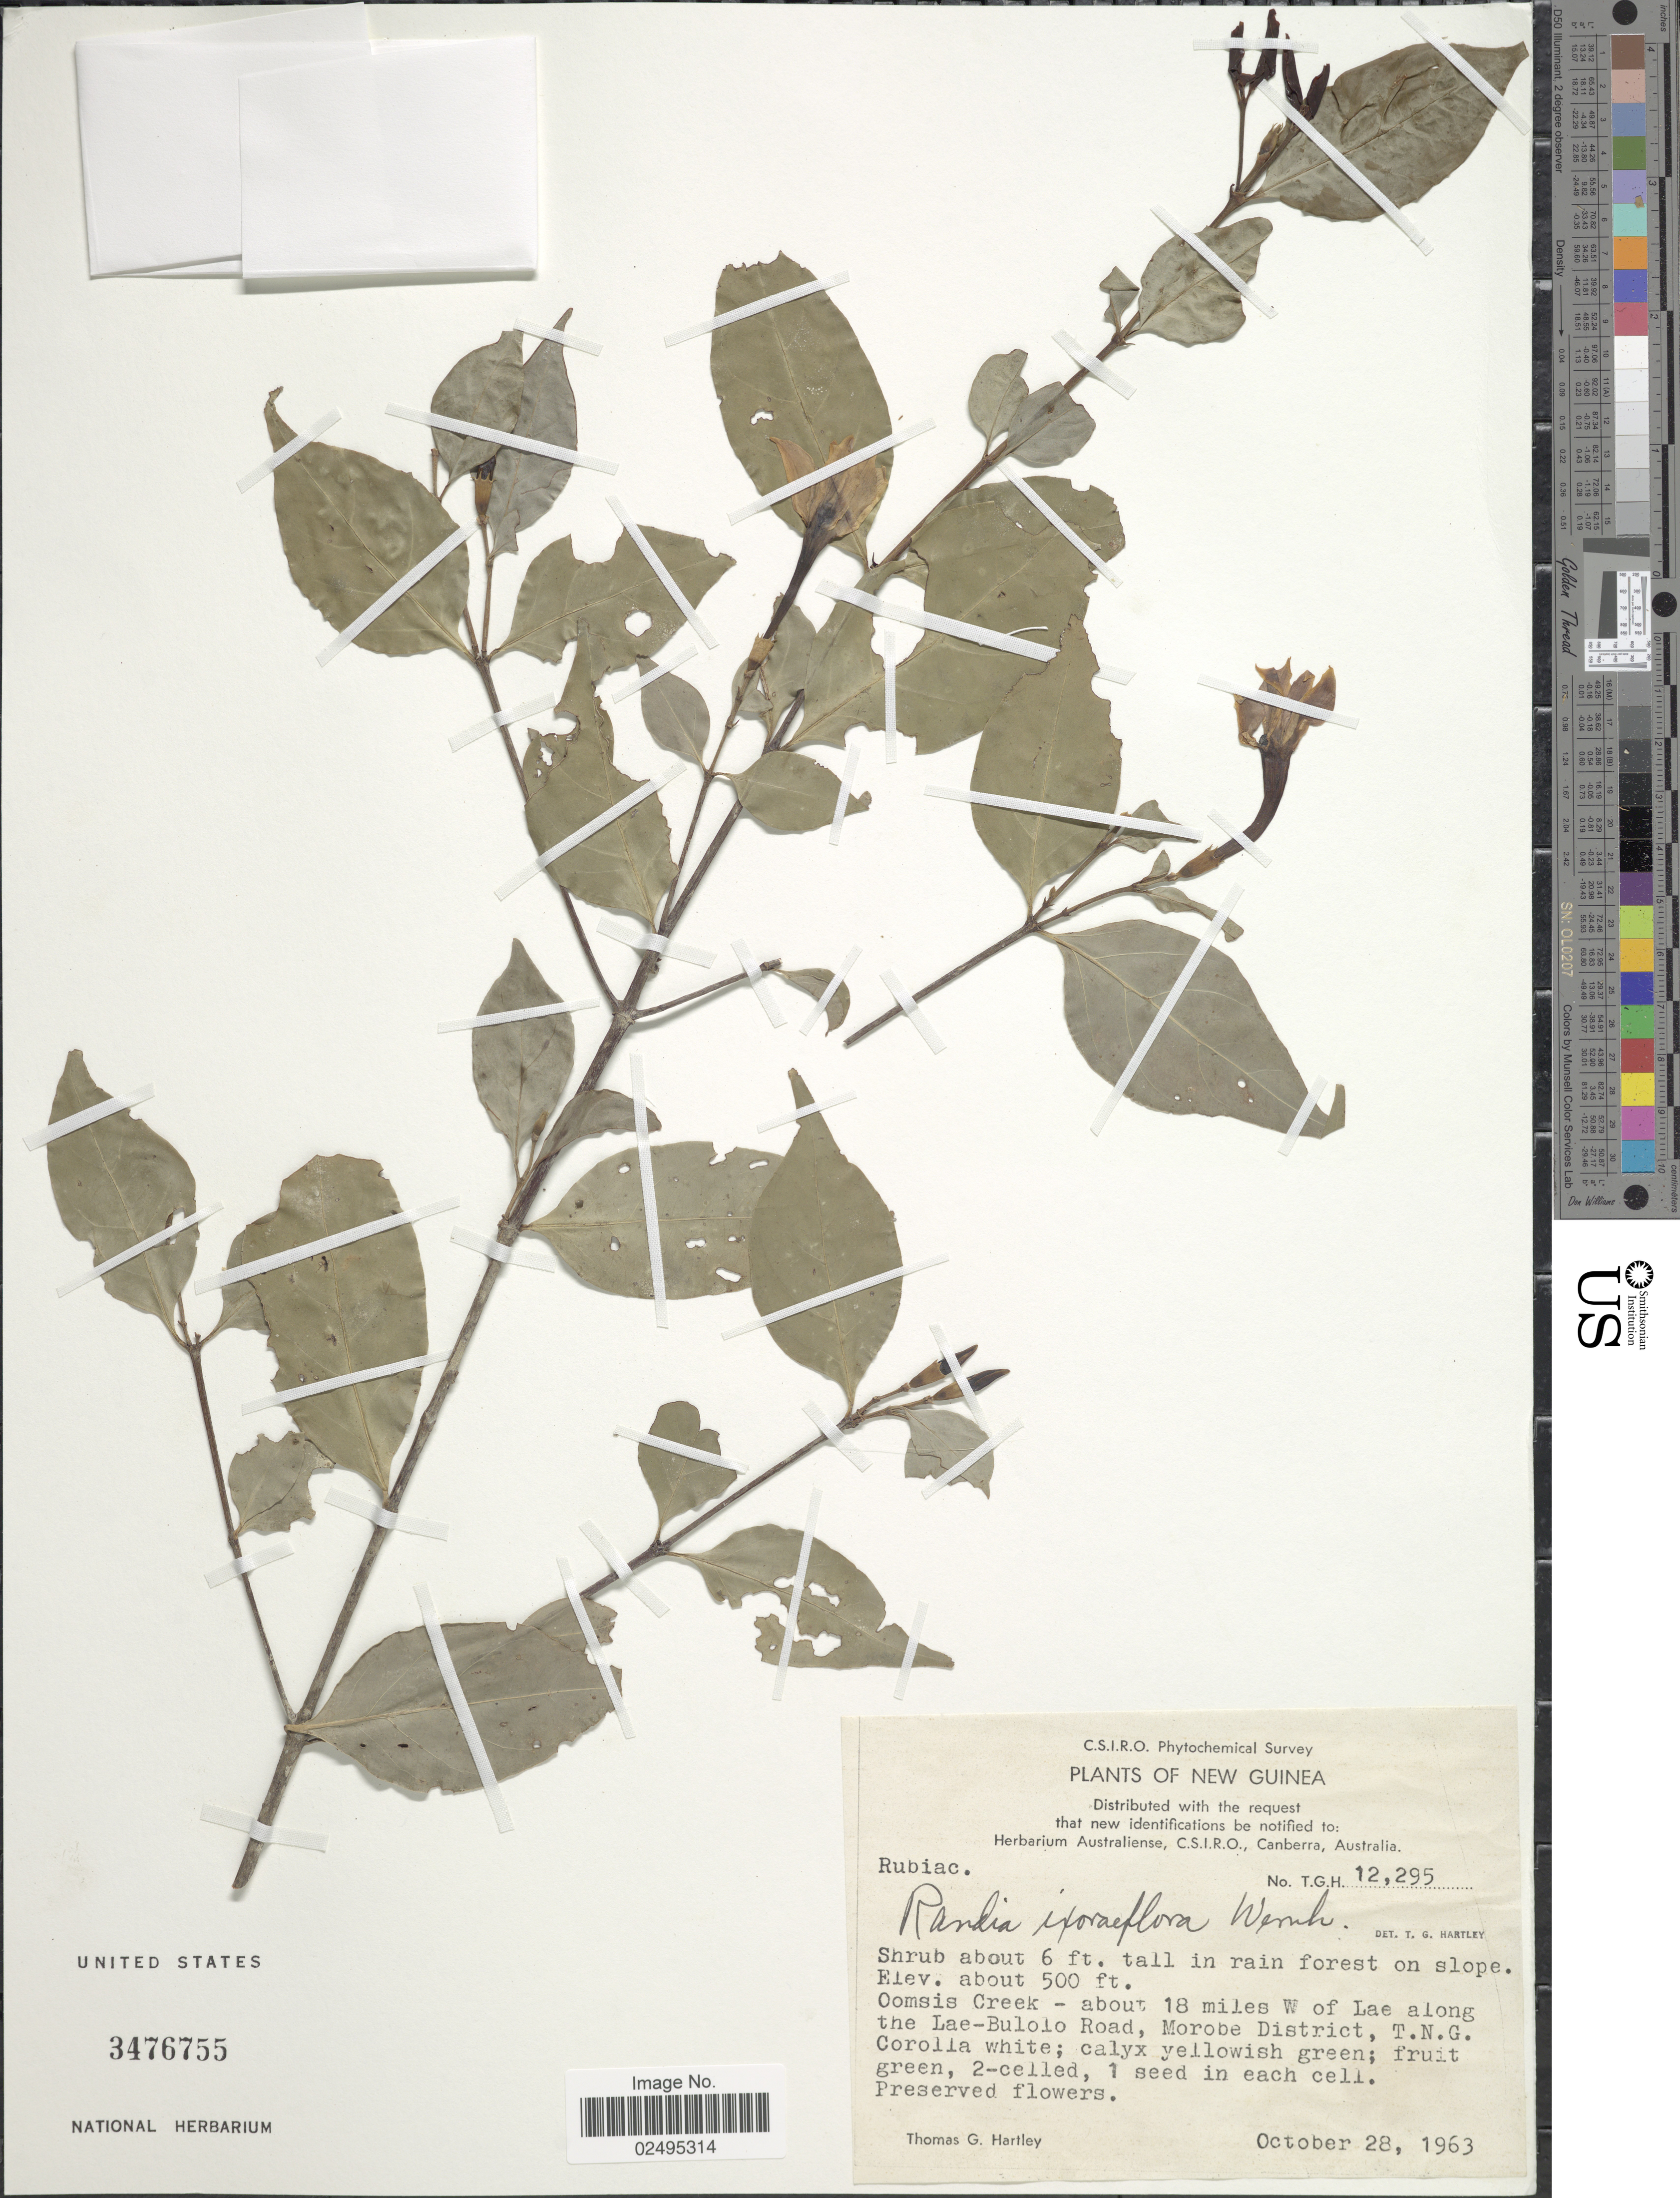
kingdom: Plantae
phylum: Tracheophyta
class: Magnoliopsida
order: Gentianales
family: Rubiaceae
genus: Randia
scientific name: Randia ixoriflora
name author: Wernham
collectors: T. G. Hartley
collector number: T.G.H. 12295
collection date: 1963-10-28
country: Papua New Guinea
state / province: Morobe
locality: Oomsis Creek, about 18 miles W of Lae along the Lae-Bulolo Road, Morbe District, New Guinea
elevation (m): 152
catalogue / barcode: US 3476755